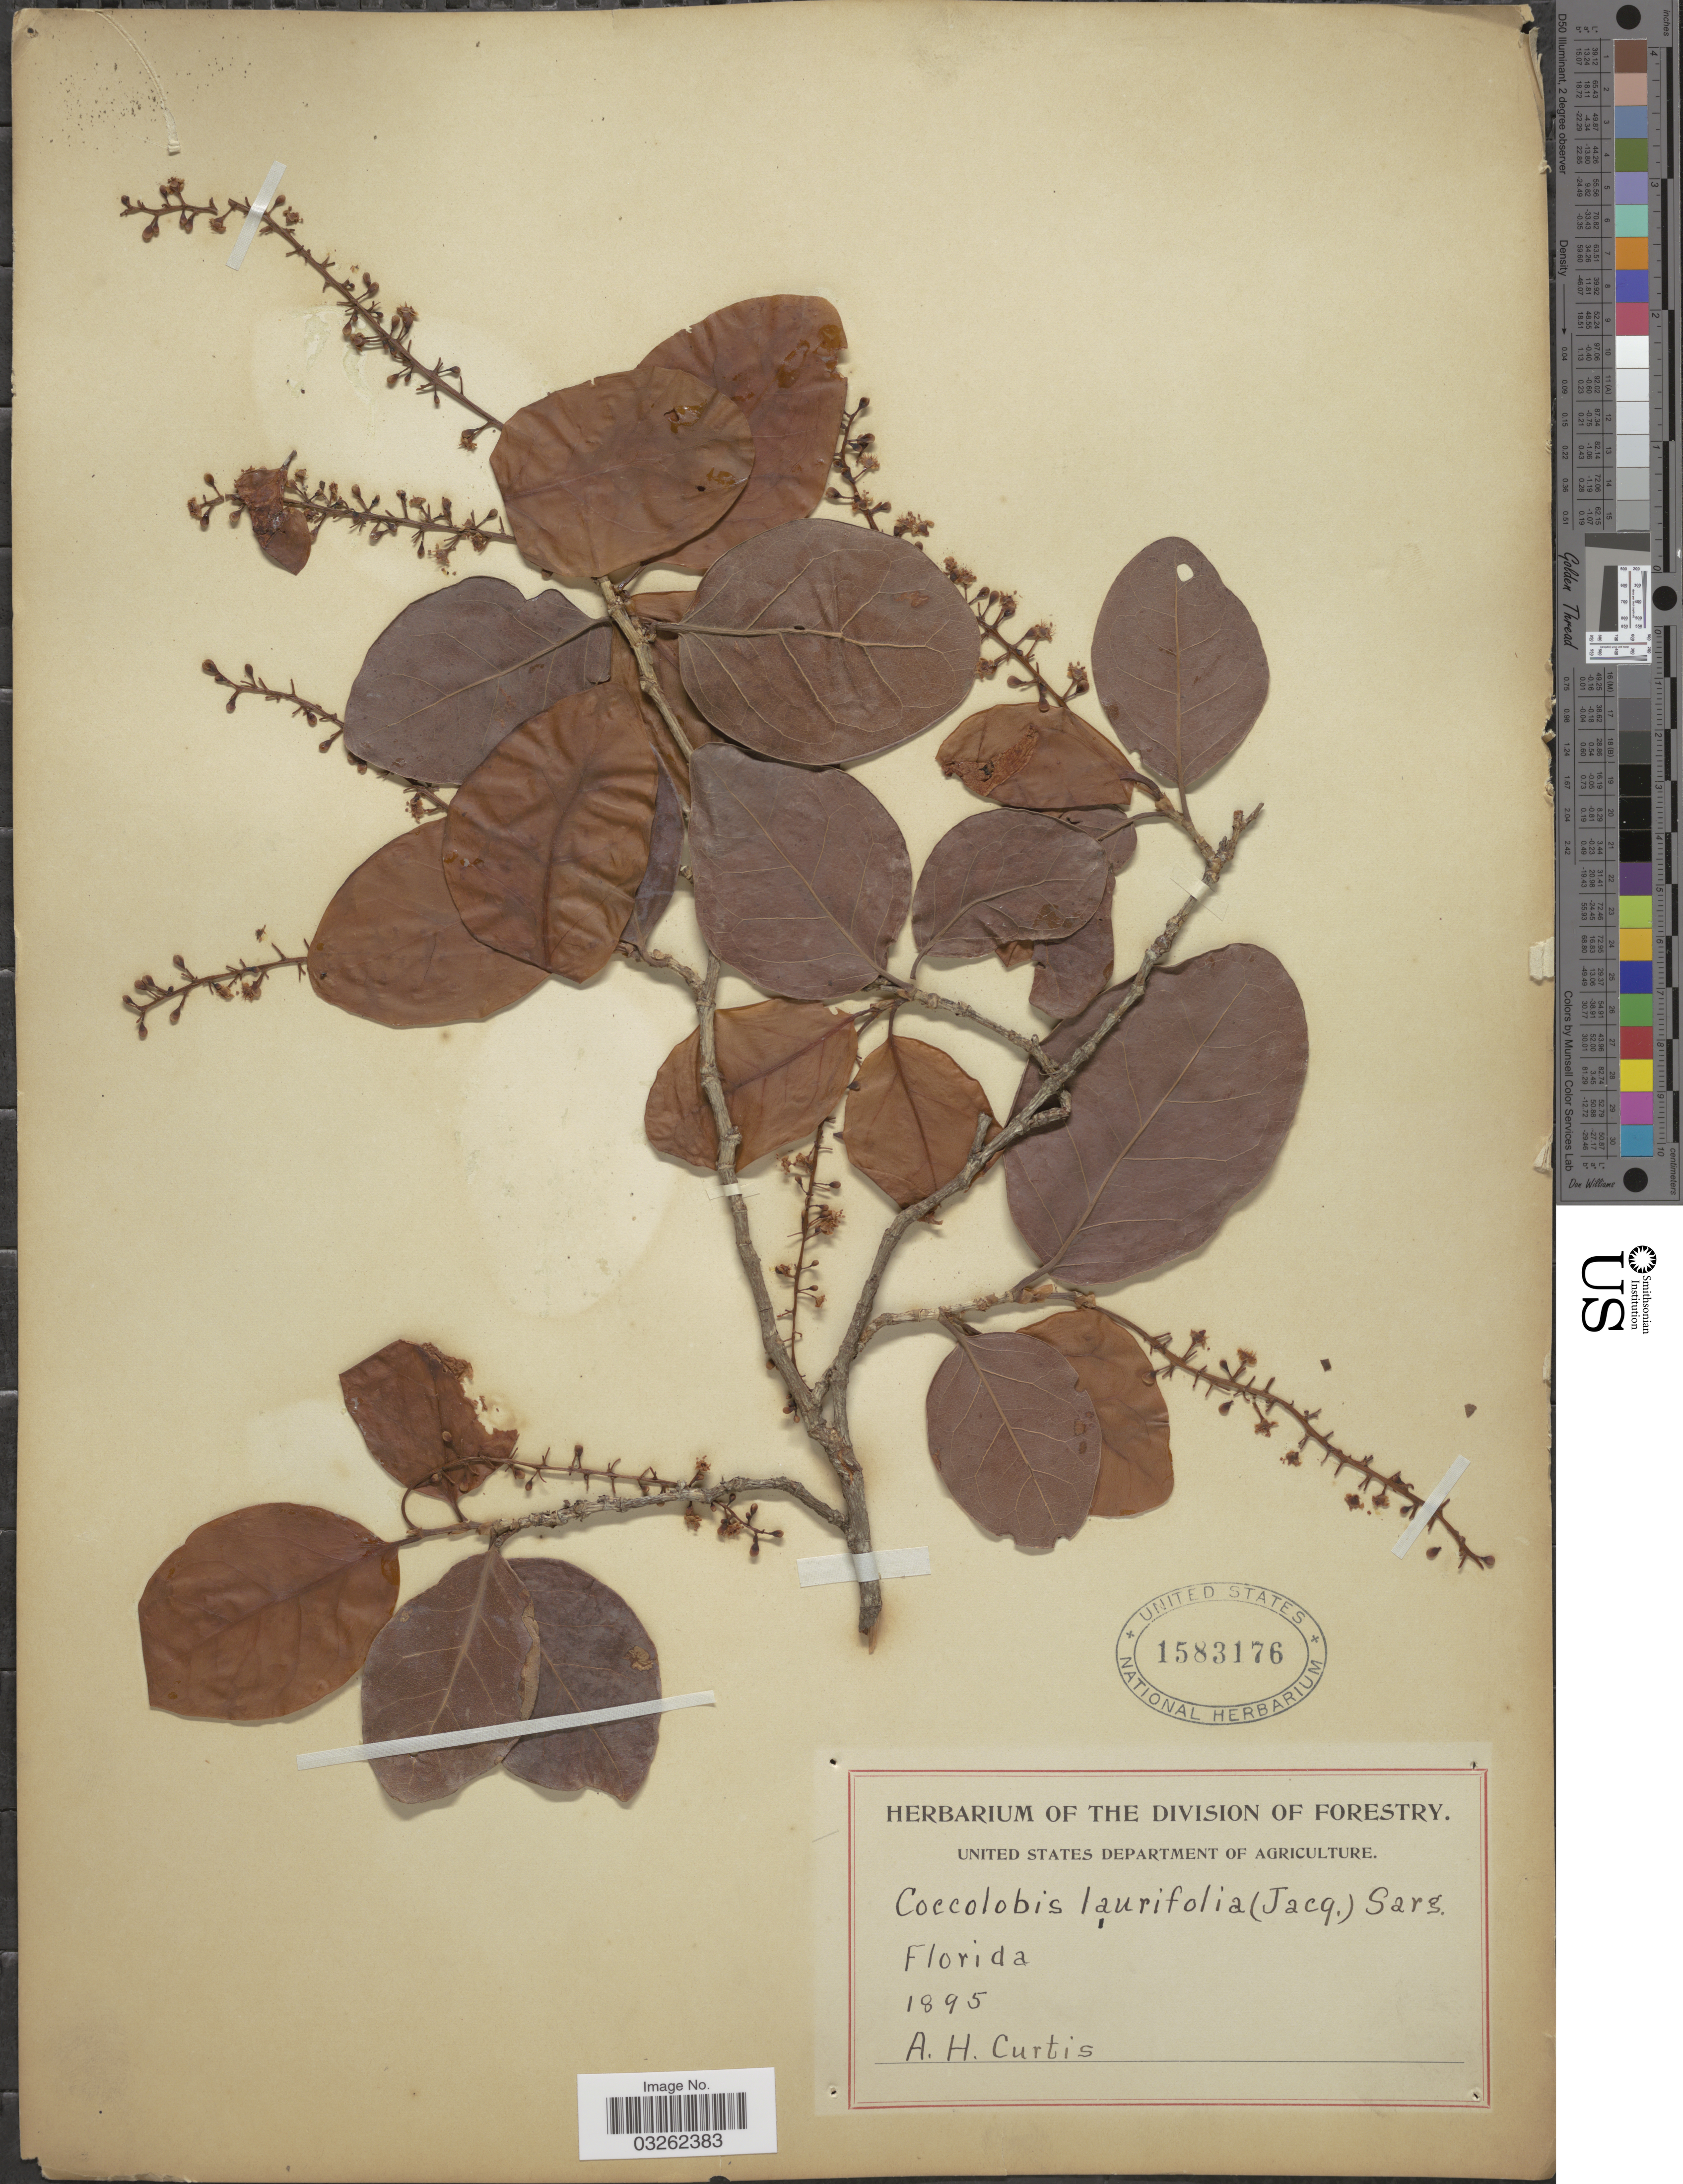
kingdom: Plantae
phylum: Tracheophyta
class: Magnoliopsida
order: Caryophyllales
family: Polygonaceae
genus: Coccoloba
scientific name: Coccoloba floridana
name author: Meisn. in DC.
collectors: A. Curtis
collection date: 1895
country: United States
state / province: Florida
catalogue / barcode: US 1583176